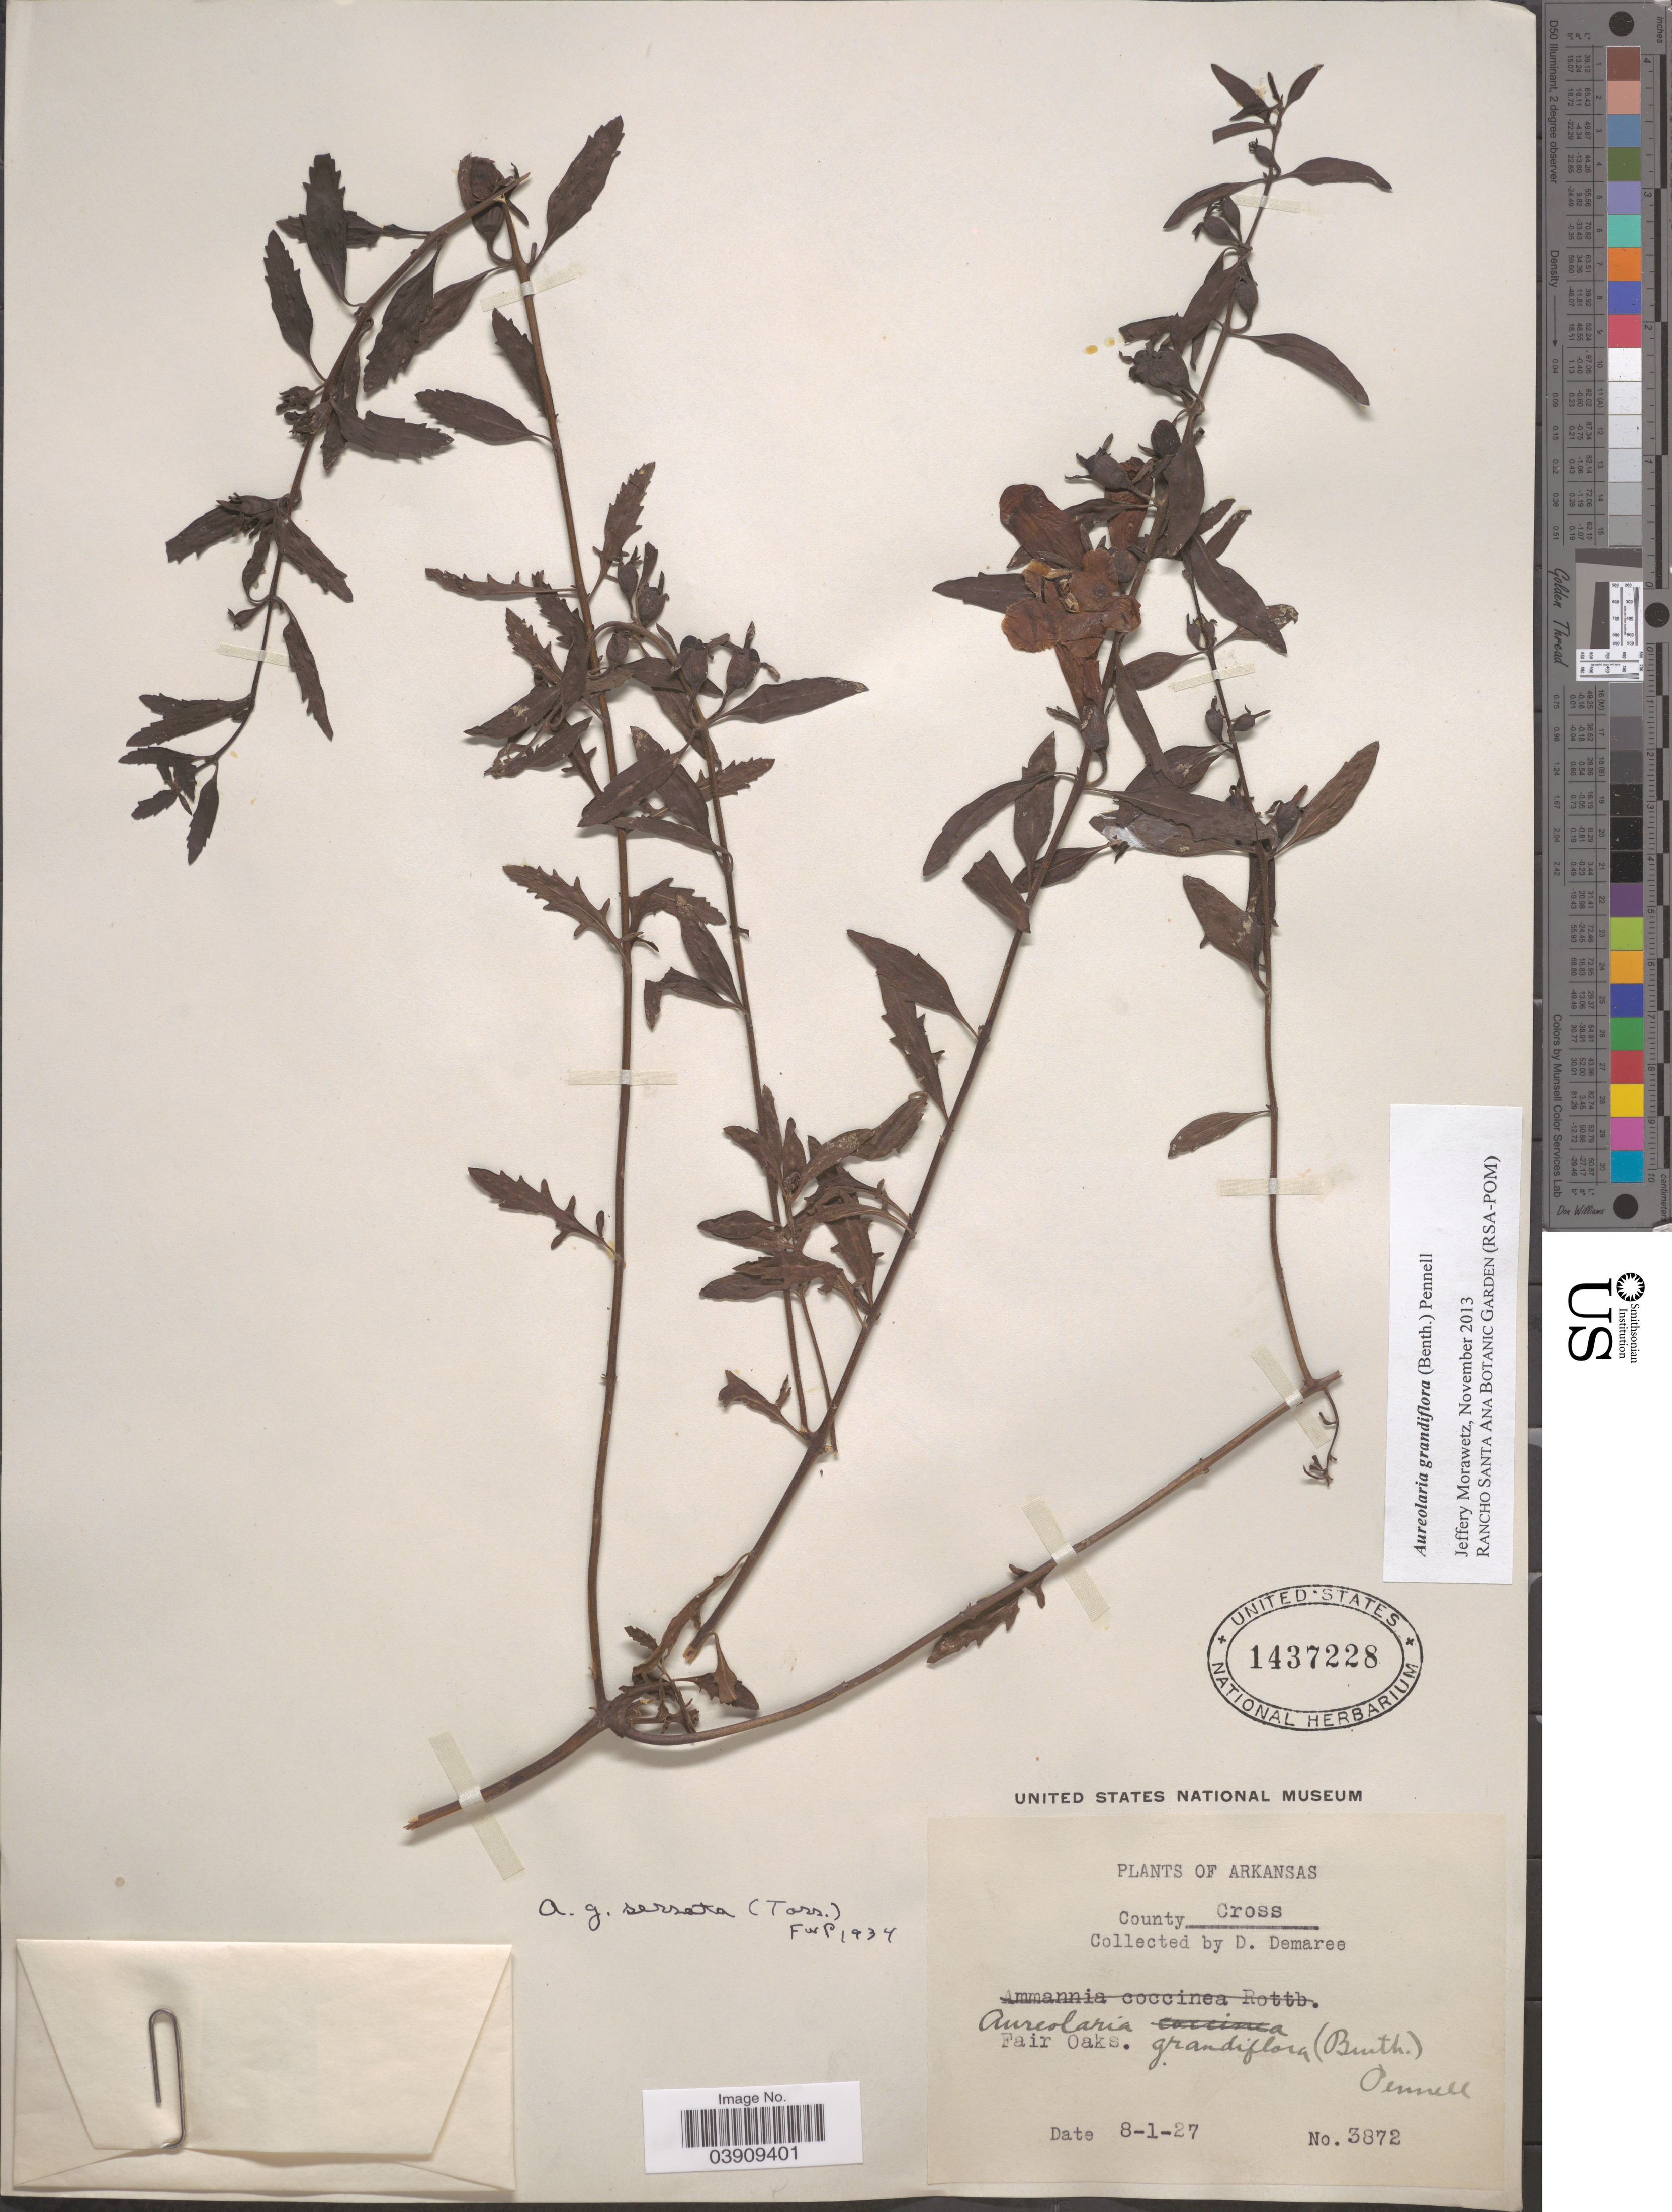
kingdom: Plantae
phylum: Tracheophyta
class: Magnoliopsida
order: Lamiales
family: Orobanchaceae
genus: Aureolaria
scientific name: Aureolaria grandiflora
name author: (Benth.) Pennell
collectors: D. Demaree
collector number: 3872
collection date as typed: Transcribed d/m/y: 1/8/27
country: United States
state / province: Arkansas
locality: County Cross. Fair Oaks.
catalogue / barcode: US 1437228